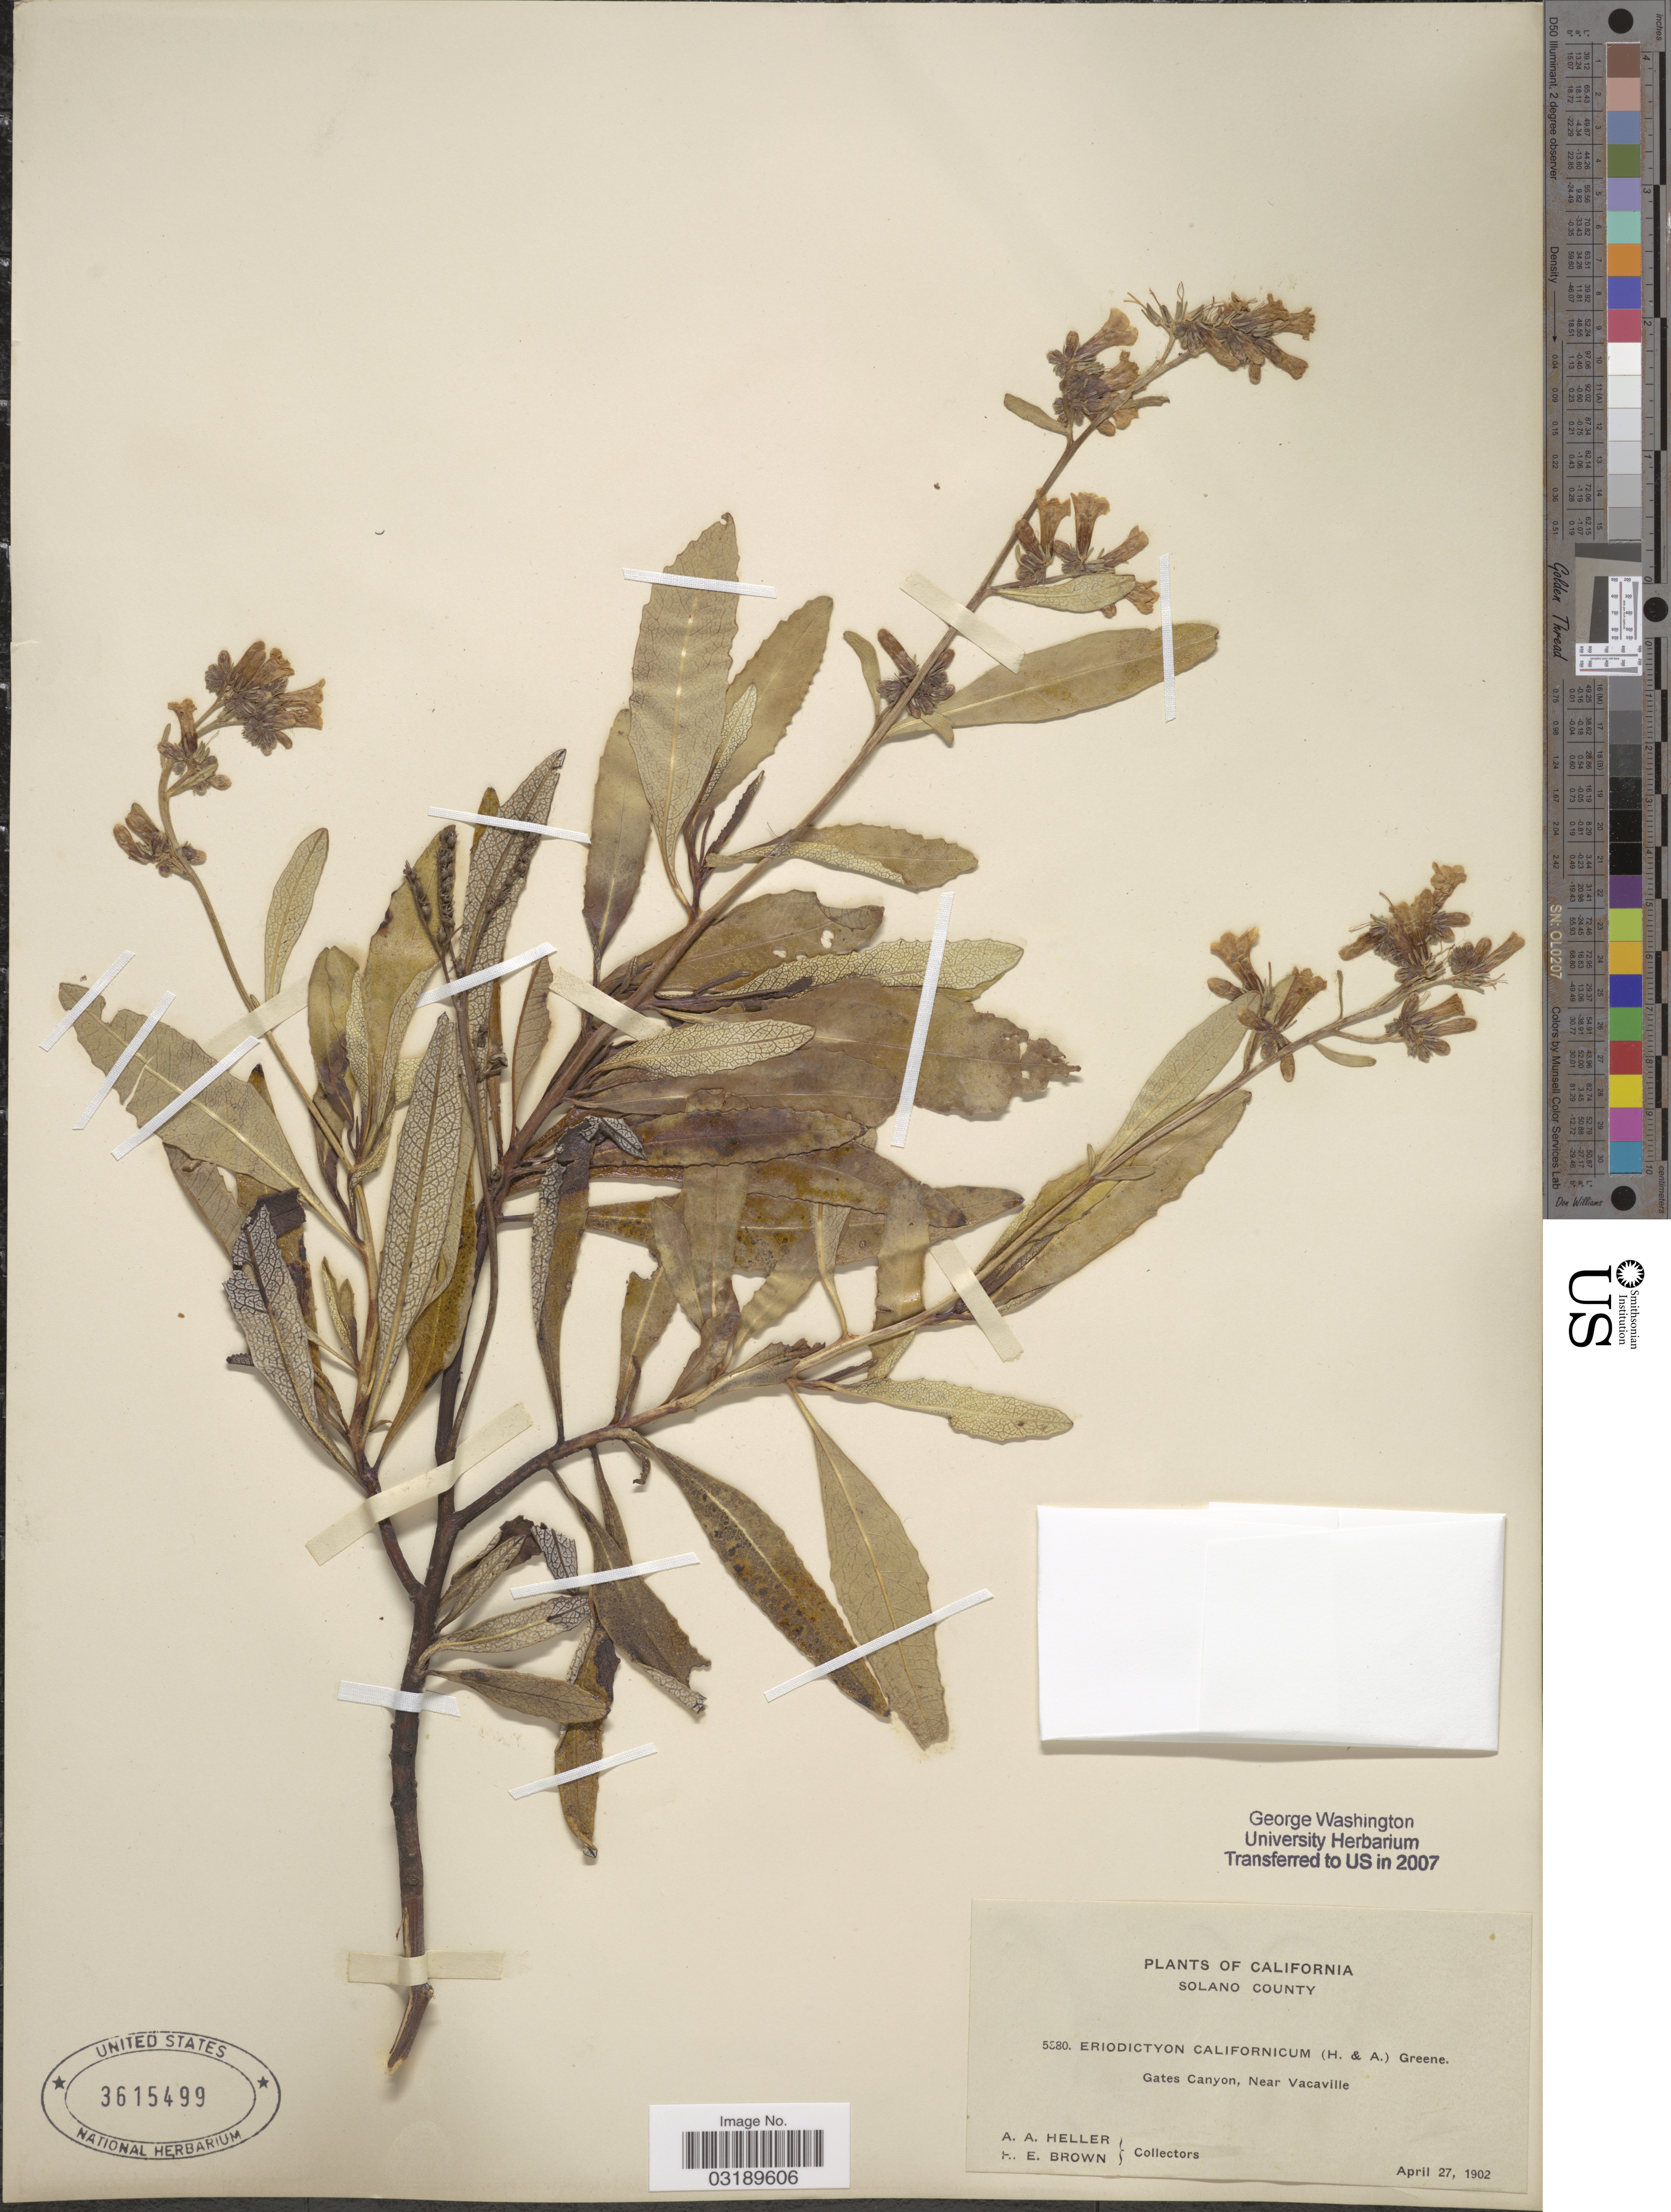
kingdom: Plantae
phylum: Tracheophyta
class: Magnoliopsida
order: Boraginales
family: Namaceae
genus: Eriodictyon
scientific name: Eriodictyon californicum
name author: (Hook. & Arn.) Torr.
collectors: A. A. Heller & H. E. Brown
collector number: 5380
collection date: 1902-04-27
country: United States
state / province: California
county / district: Solano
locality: Solano County. Gates Canyon, Near Vacaville.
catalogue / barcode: US 3615499